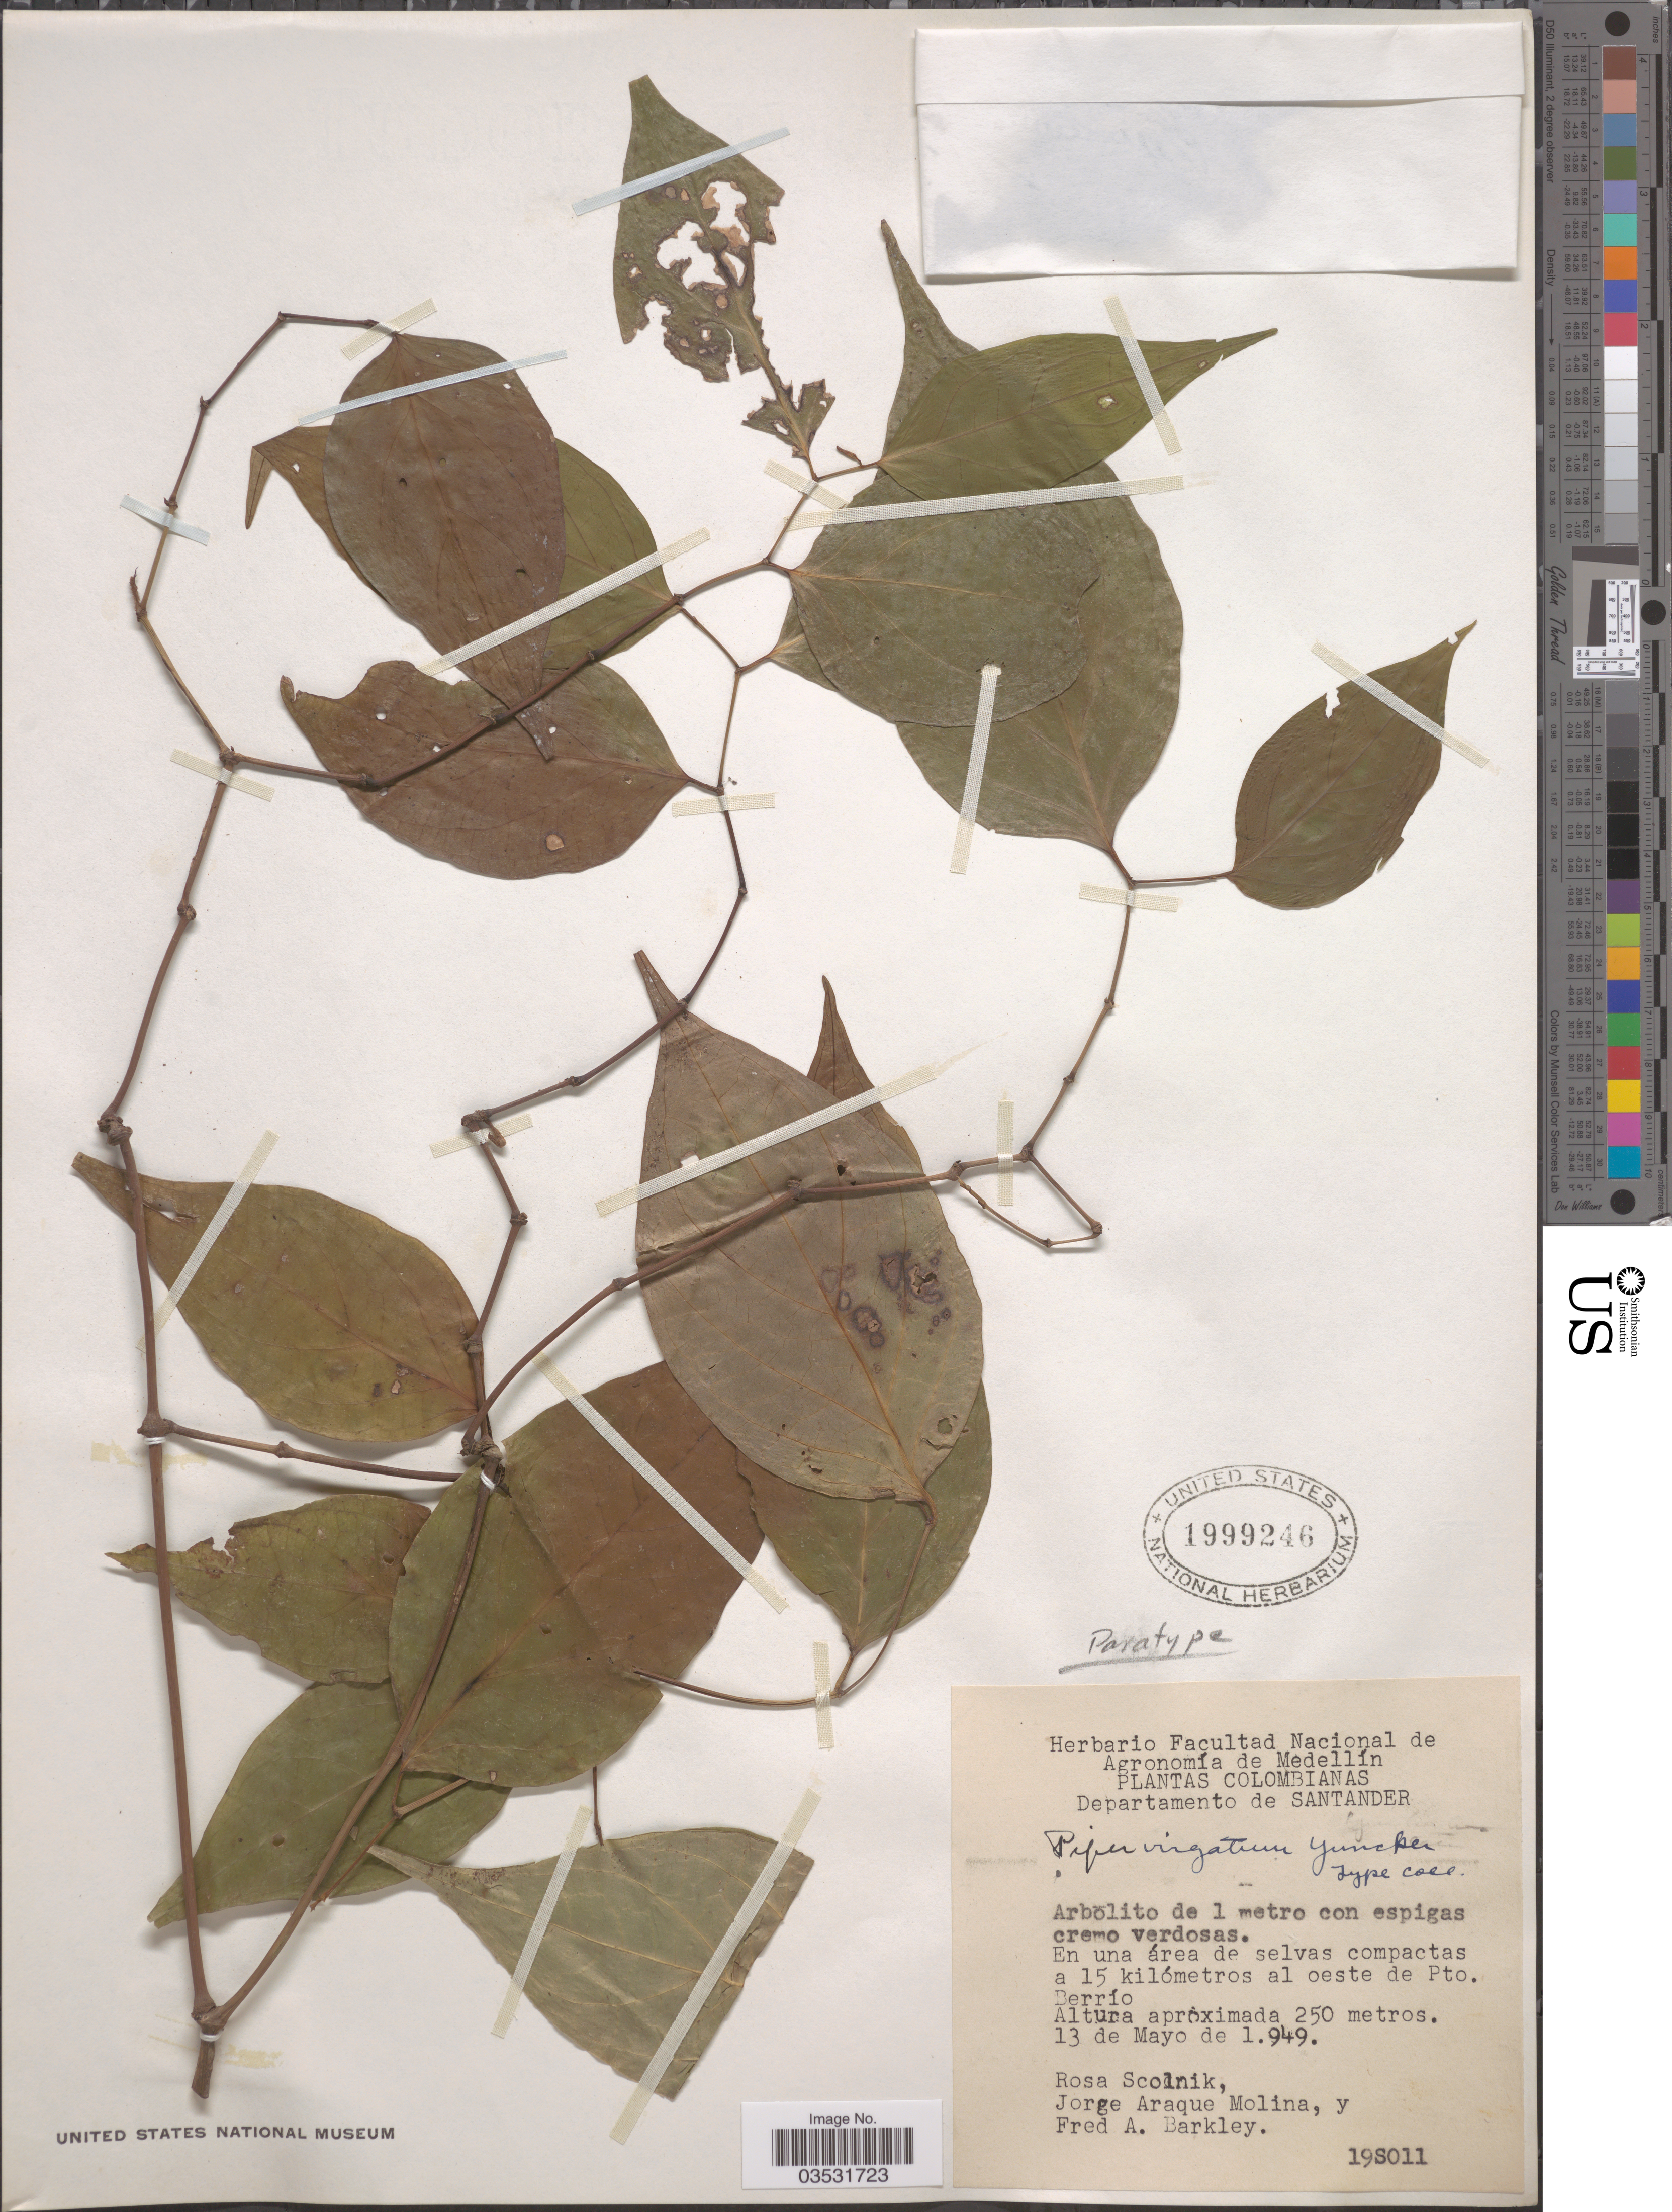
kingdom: Plantae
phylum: Tracheophyta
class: Magnoliopsida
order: Piperales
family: Piperaceae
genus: Piper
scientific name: Piper virgatum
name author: Yunck.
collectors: R. Scolnik, J. A. Molina & F. A. Barkley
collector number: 19S011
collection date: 1949-05-13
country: Colombia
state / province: Santander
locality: Departamento de Santander. A 15 kilómetros al oeste de Pto. Berrío.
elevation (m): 250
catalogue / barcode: US 1999246